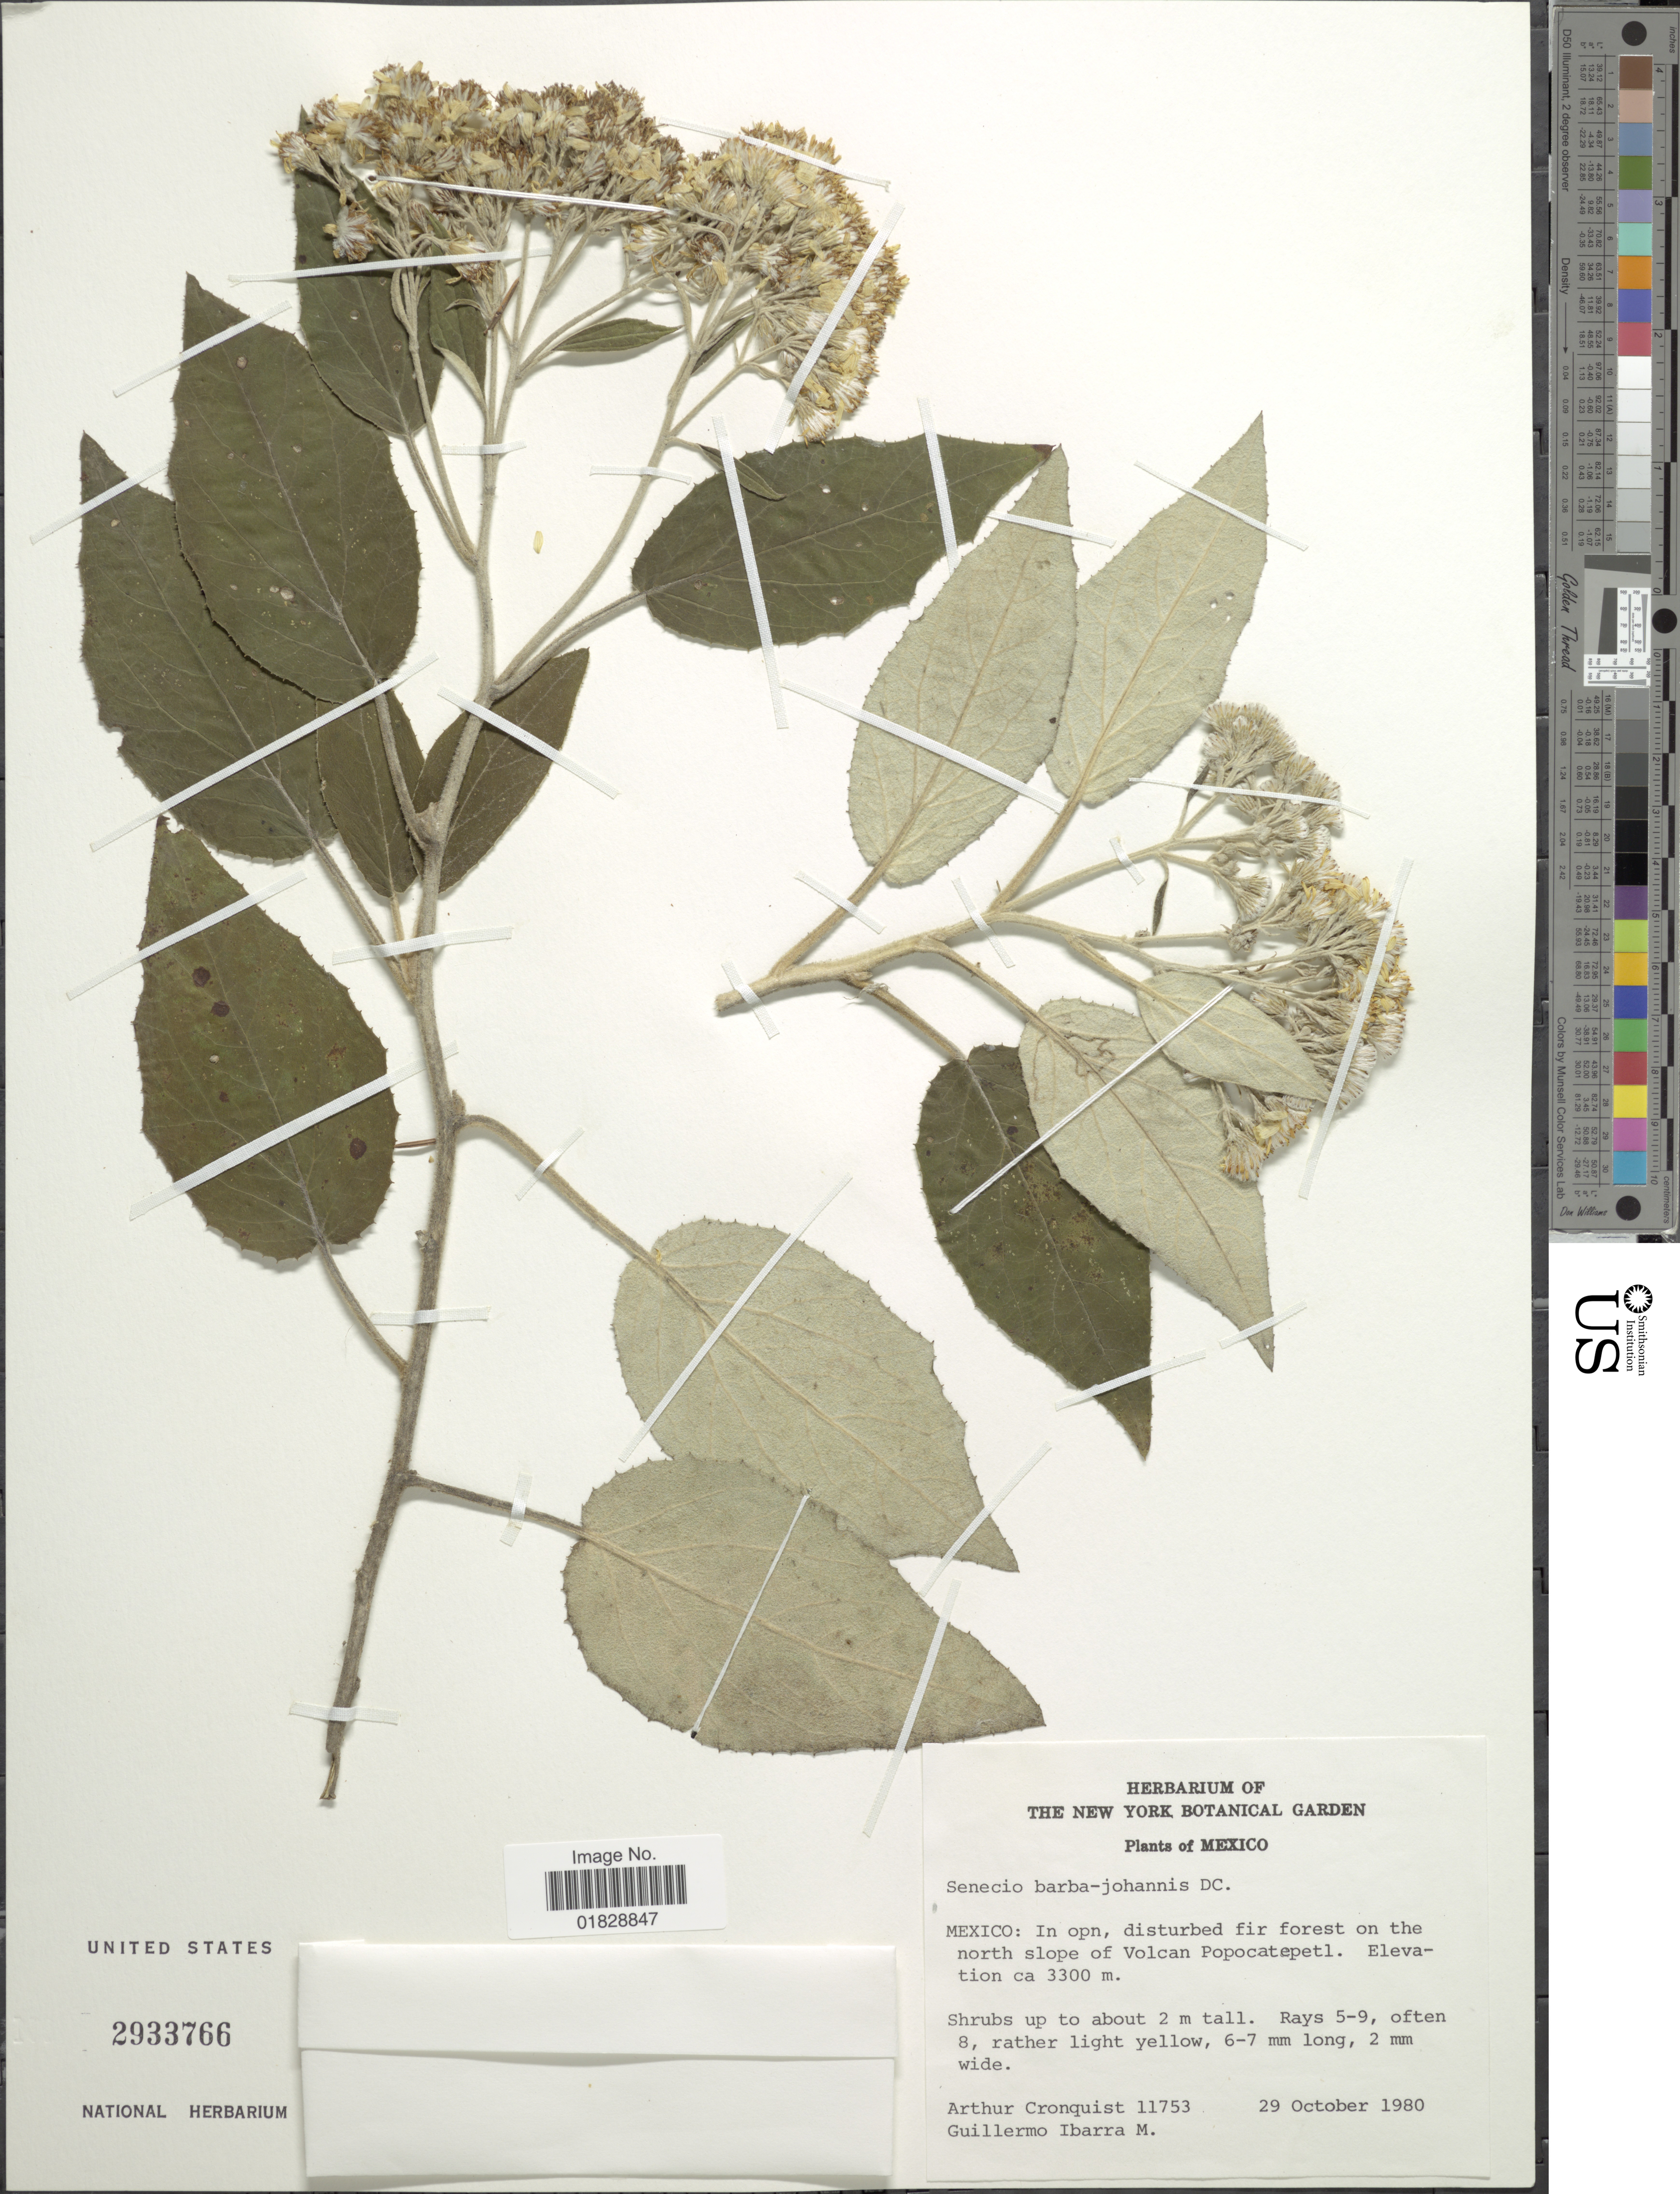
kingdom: Plantae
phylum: Tracheophyta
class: Magnoliopsida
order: Asterales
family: Asteraceae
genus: Roldana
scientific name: Roldana barba-johannis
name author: (DC.) H. Rob. & Brettell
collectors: A. J. Cronquist & G. Ibarra-Manríquez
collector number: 11753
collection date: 1980-10-29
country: Mexico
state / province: México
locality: Mexico: In opn, disturbed fir forest on the north slope of Volcan Popocatepetl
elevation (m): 3300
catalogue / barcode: US 2933766